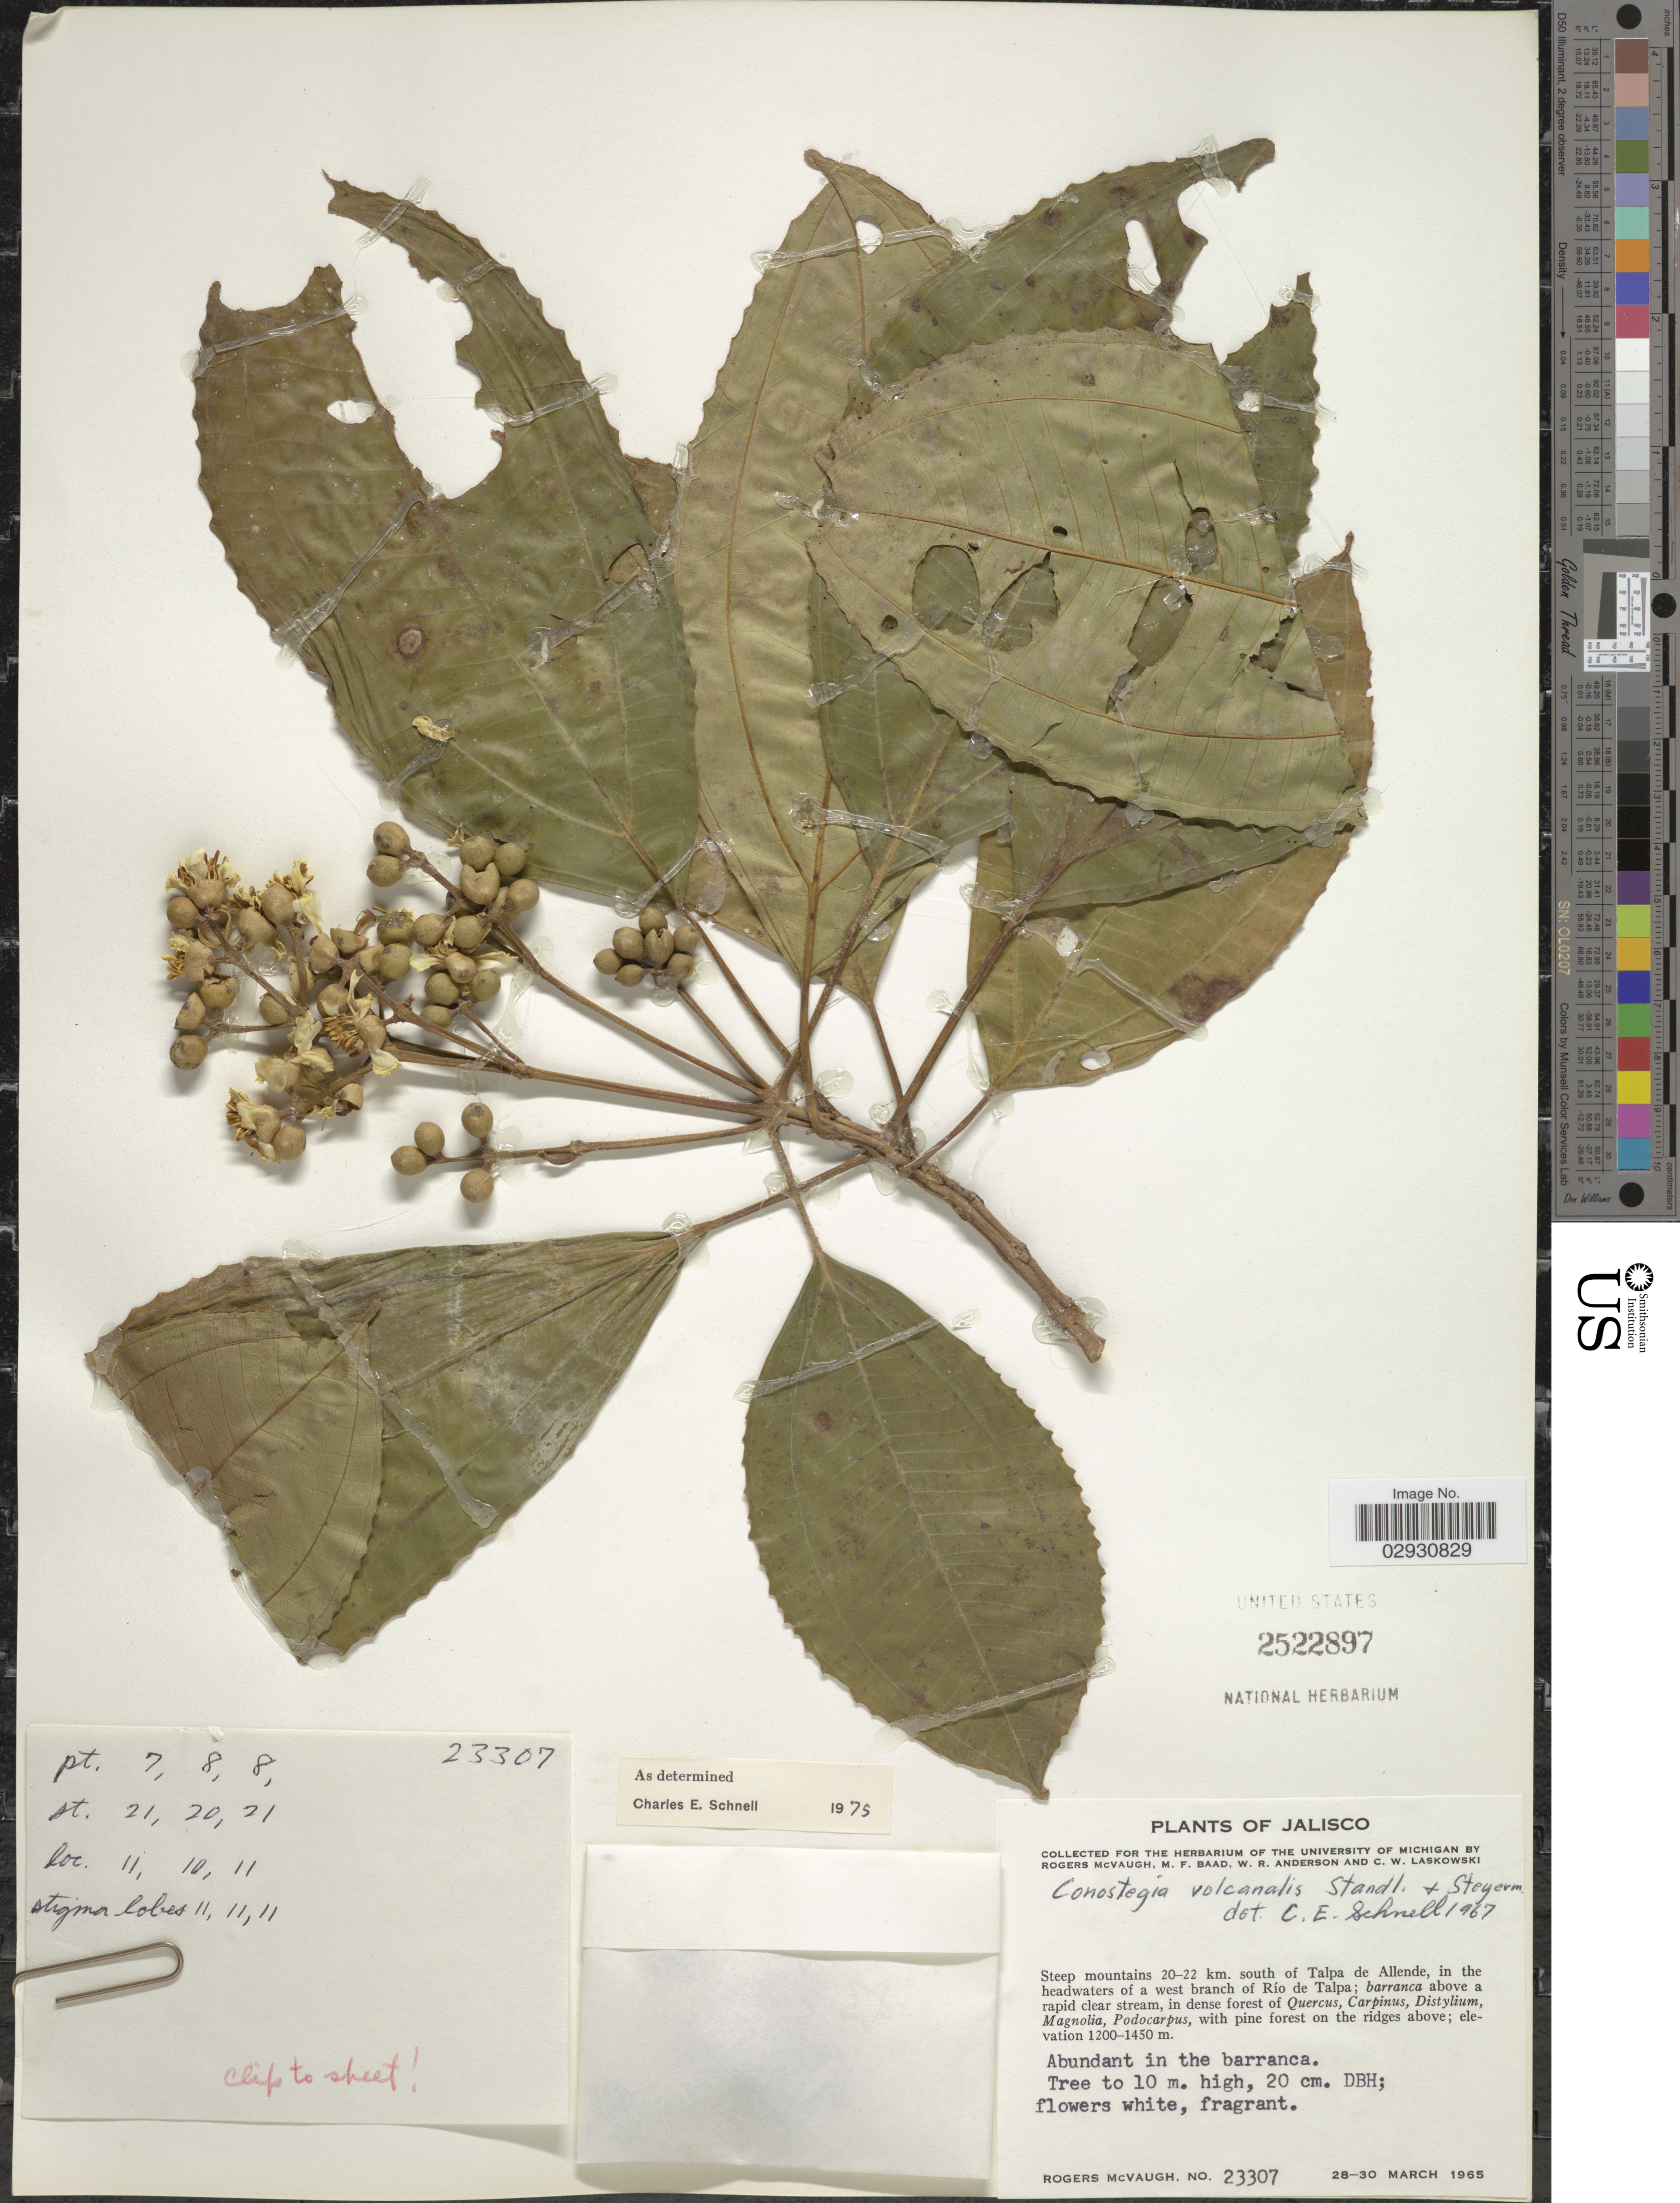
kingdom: Plantae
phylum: Tracheophyta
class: Magnoliopsida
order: Myrtales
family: Melastomataceae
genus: Conostegia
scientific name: Conostegia volcanalis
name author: Standl. & Steyerm.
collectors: R. McVaugh, M. F. Baad, W. Anderson & C. Laskowski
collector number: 23307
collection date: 1965-03-28/1965-03-30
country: Mexico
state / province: Jalisco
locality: Steep mountains 20-22 km. south of Talpa de Allende, in the headwater of a west branch of Río de Talpa.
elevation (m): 1200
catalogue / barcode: US 2522897